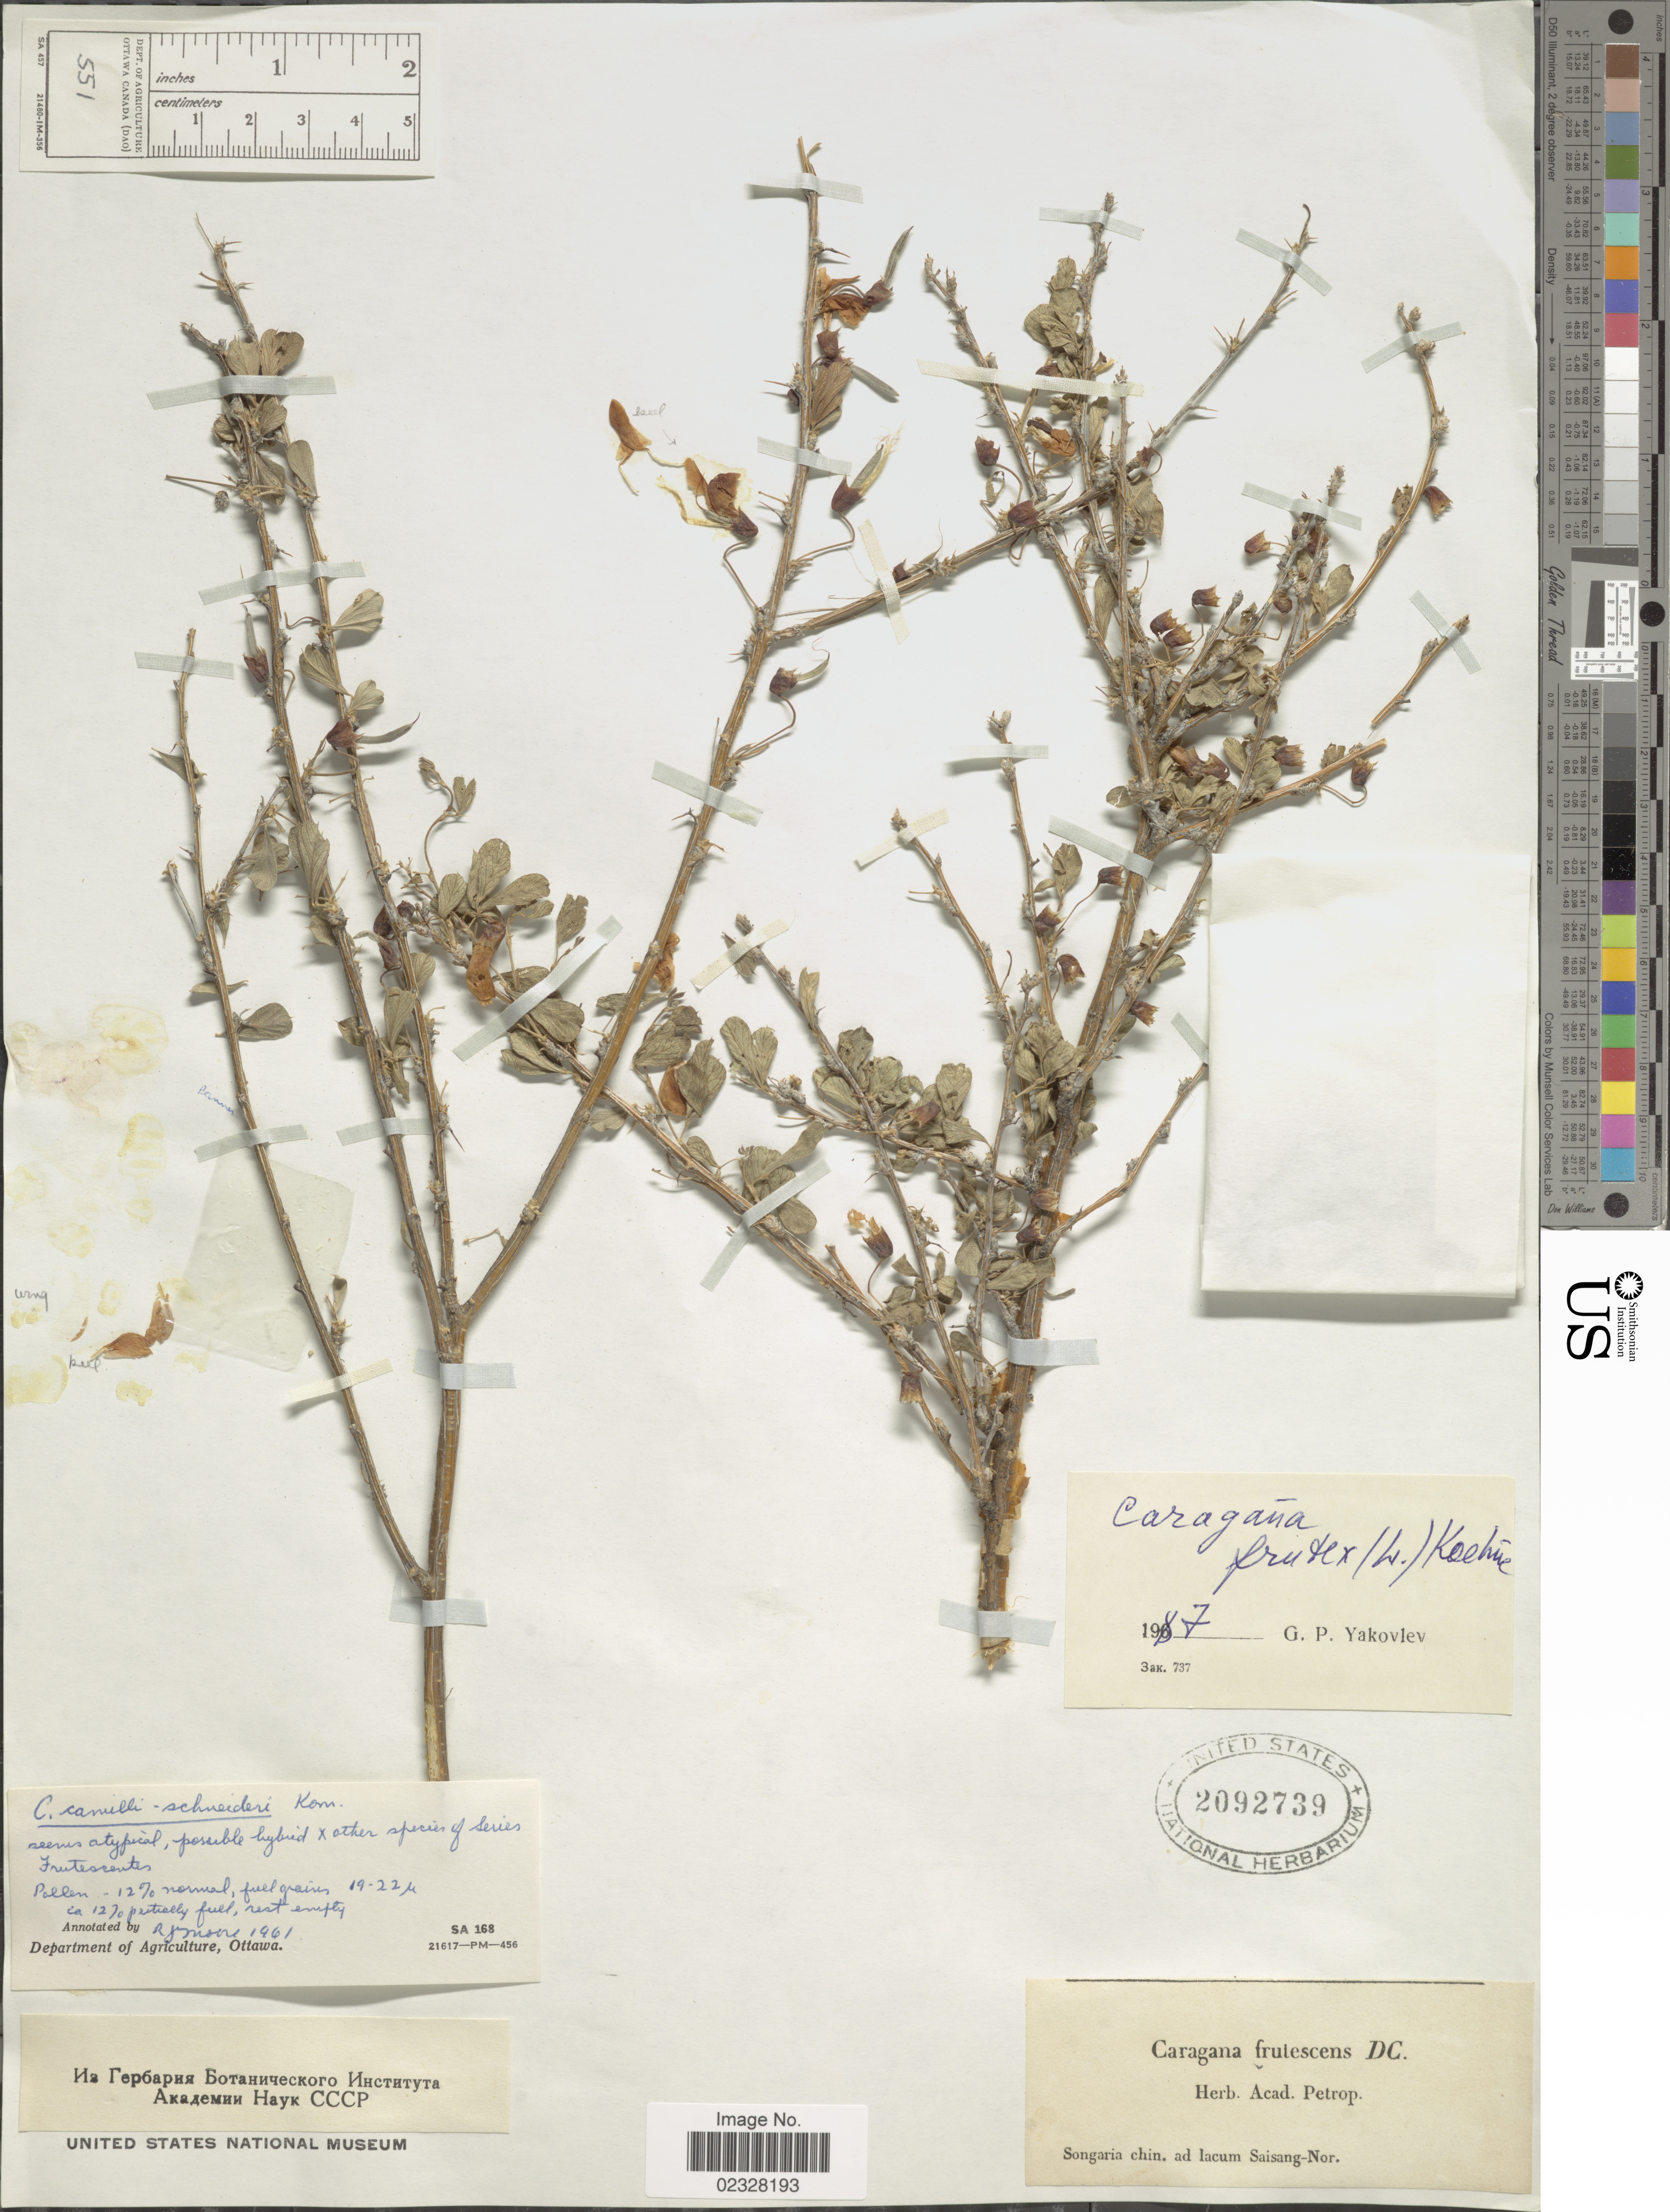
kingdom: Plantae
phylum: Tracheophyta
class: Magnoliopsida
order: Fabales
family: Fabaceae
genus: Caragana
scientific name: Caragana frutex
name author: (L.) K. Koch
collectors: ex herb. Acad. Petrop.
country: China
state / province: Xinjiang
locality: Songaria chin. ad lacum Saisang-Nor.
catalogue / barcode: US 2092739